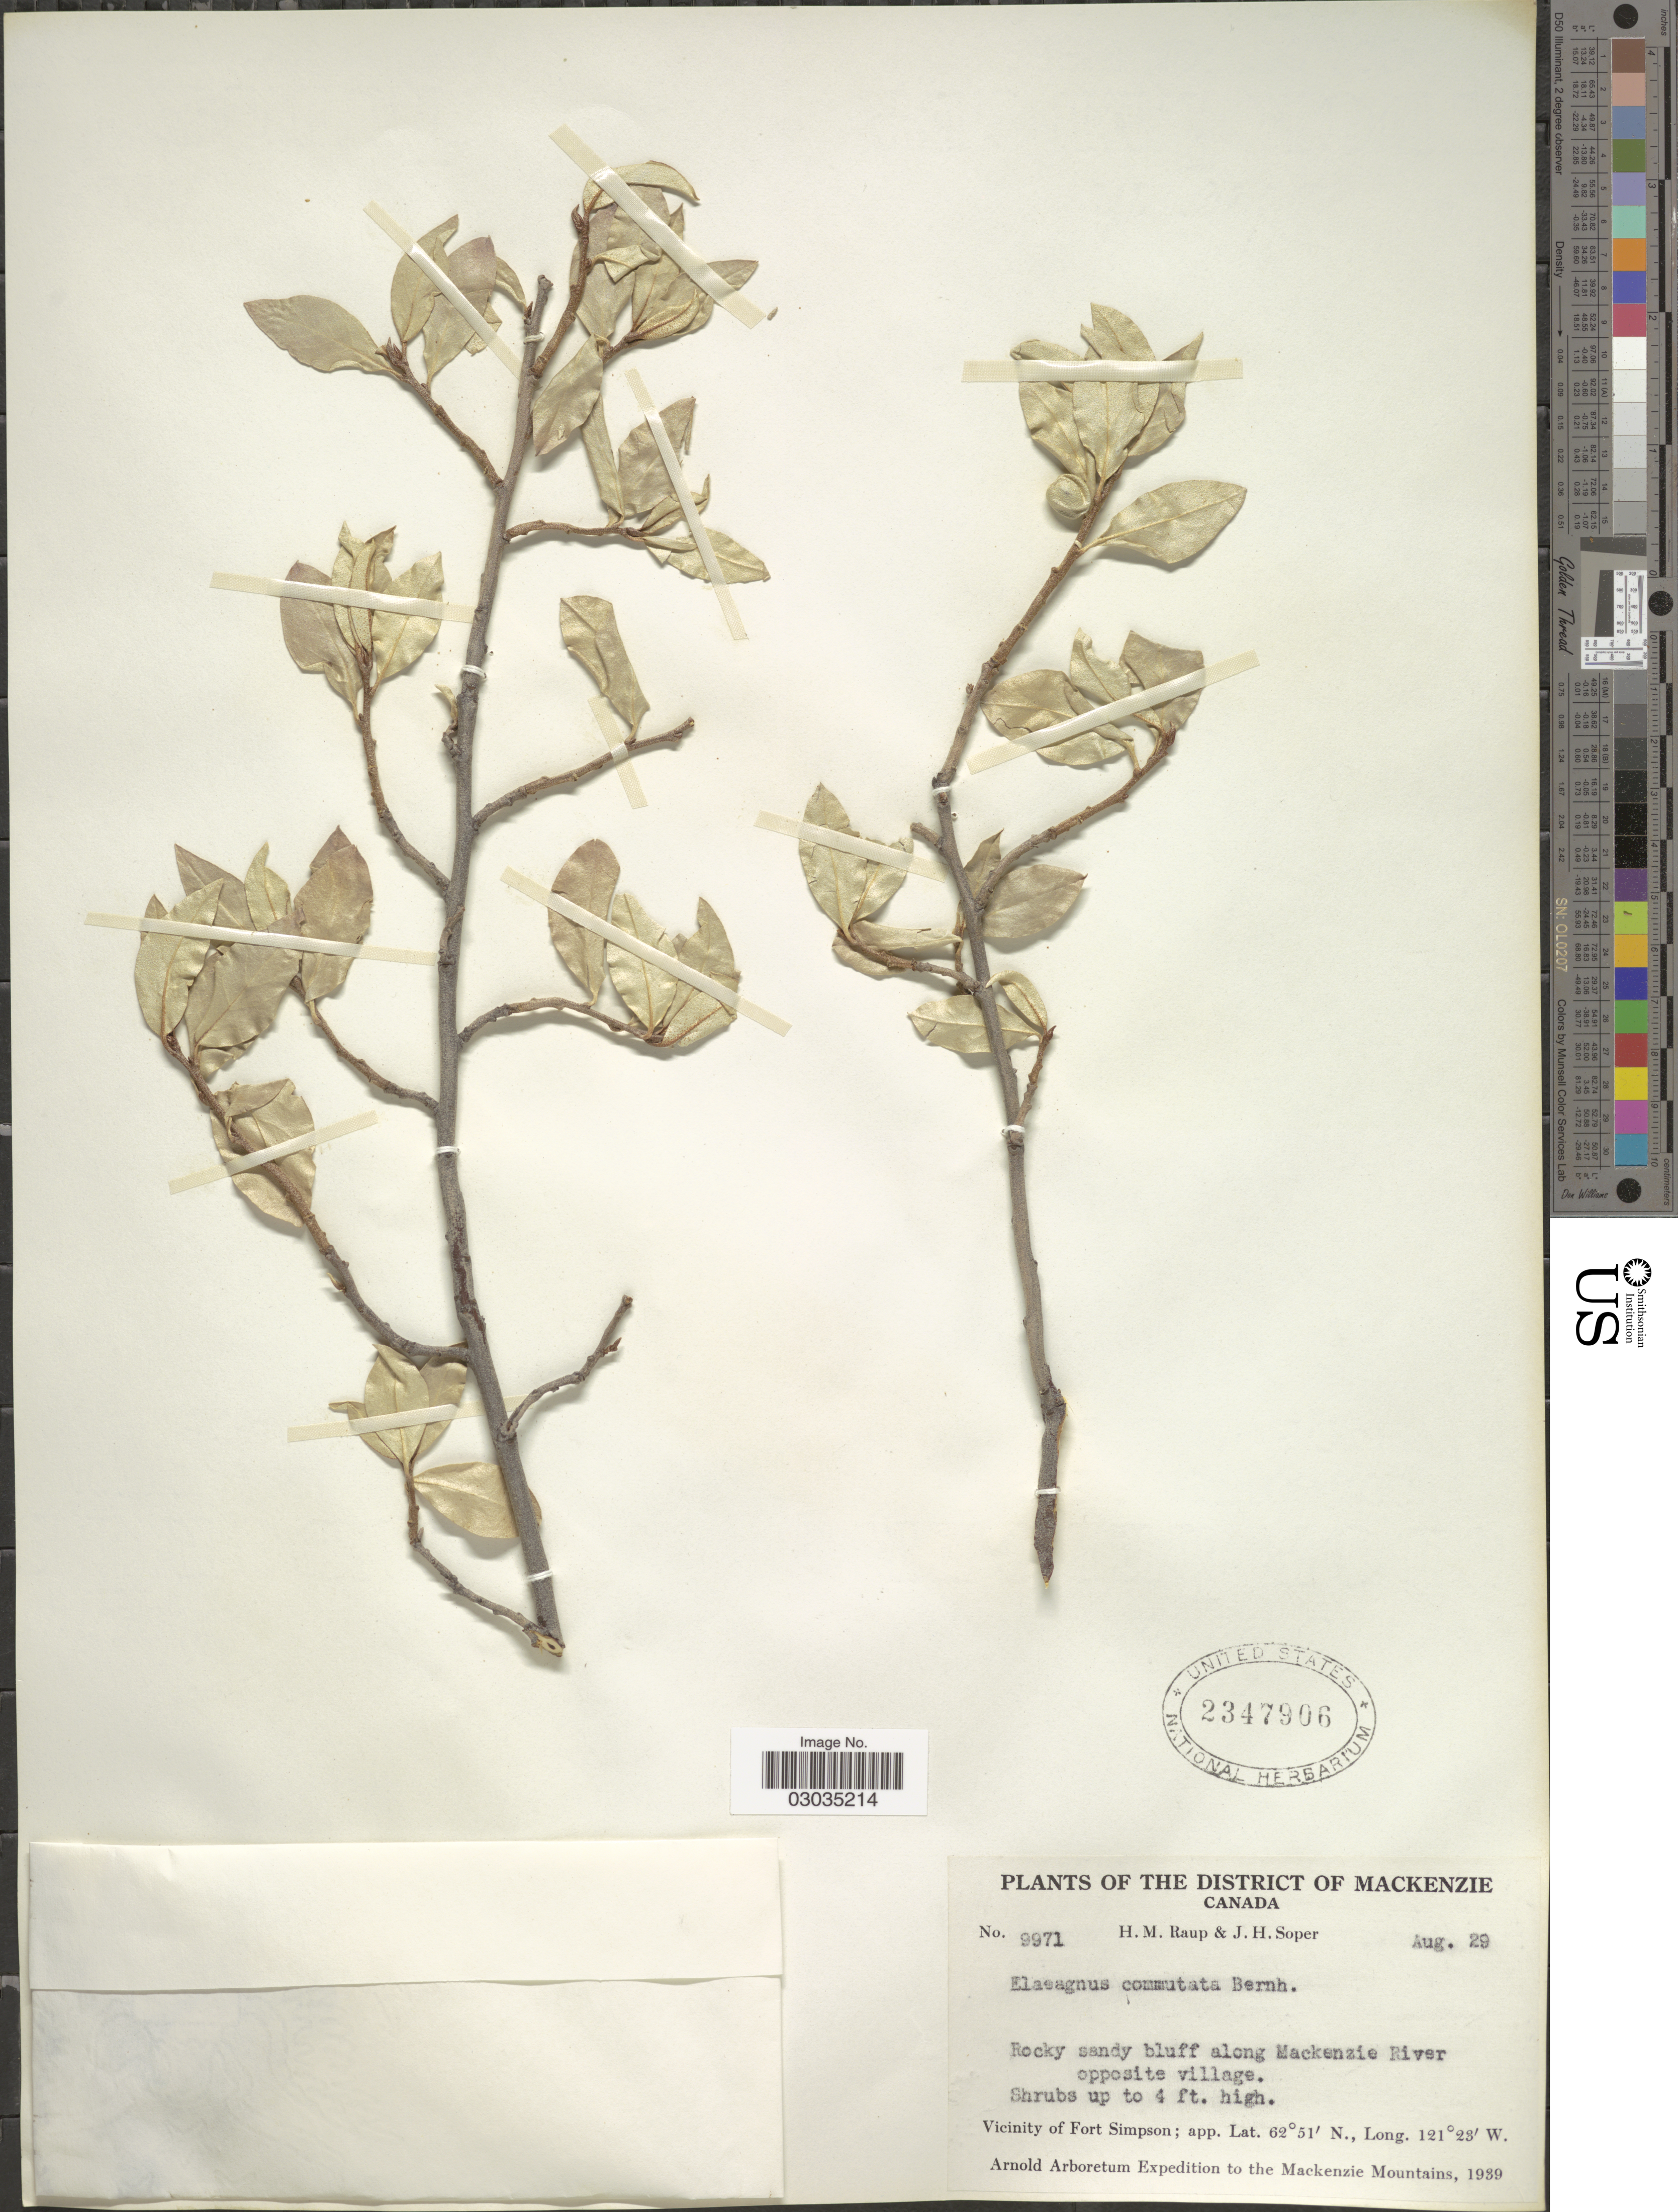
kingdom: Plantae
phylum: Tracheophyta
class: Magnoliopsida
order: Rosales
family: Elaeagnaceae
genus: Elaeagnus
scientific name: Elaeagnus commutata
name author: Bernh. ex Rydb.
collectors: H. Raup & J. H. Soper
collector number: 9971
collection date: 1939-08-29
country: Canada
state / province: Northwest Territories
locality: The District of Mackenzie, Vicinity of Fort Simpson, Rocky sandy bluff along Mackenzie River opposite villages.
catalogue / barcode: US 2347906